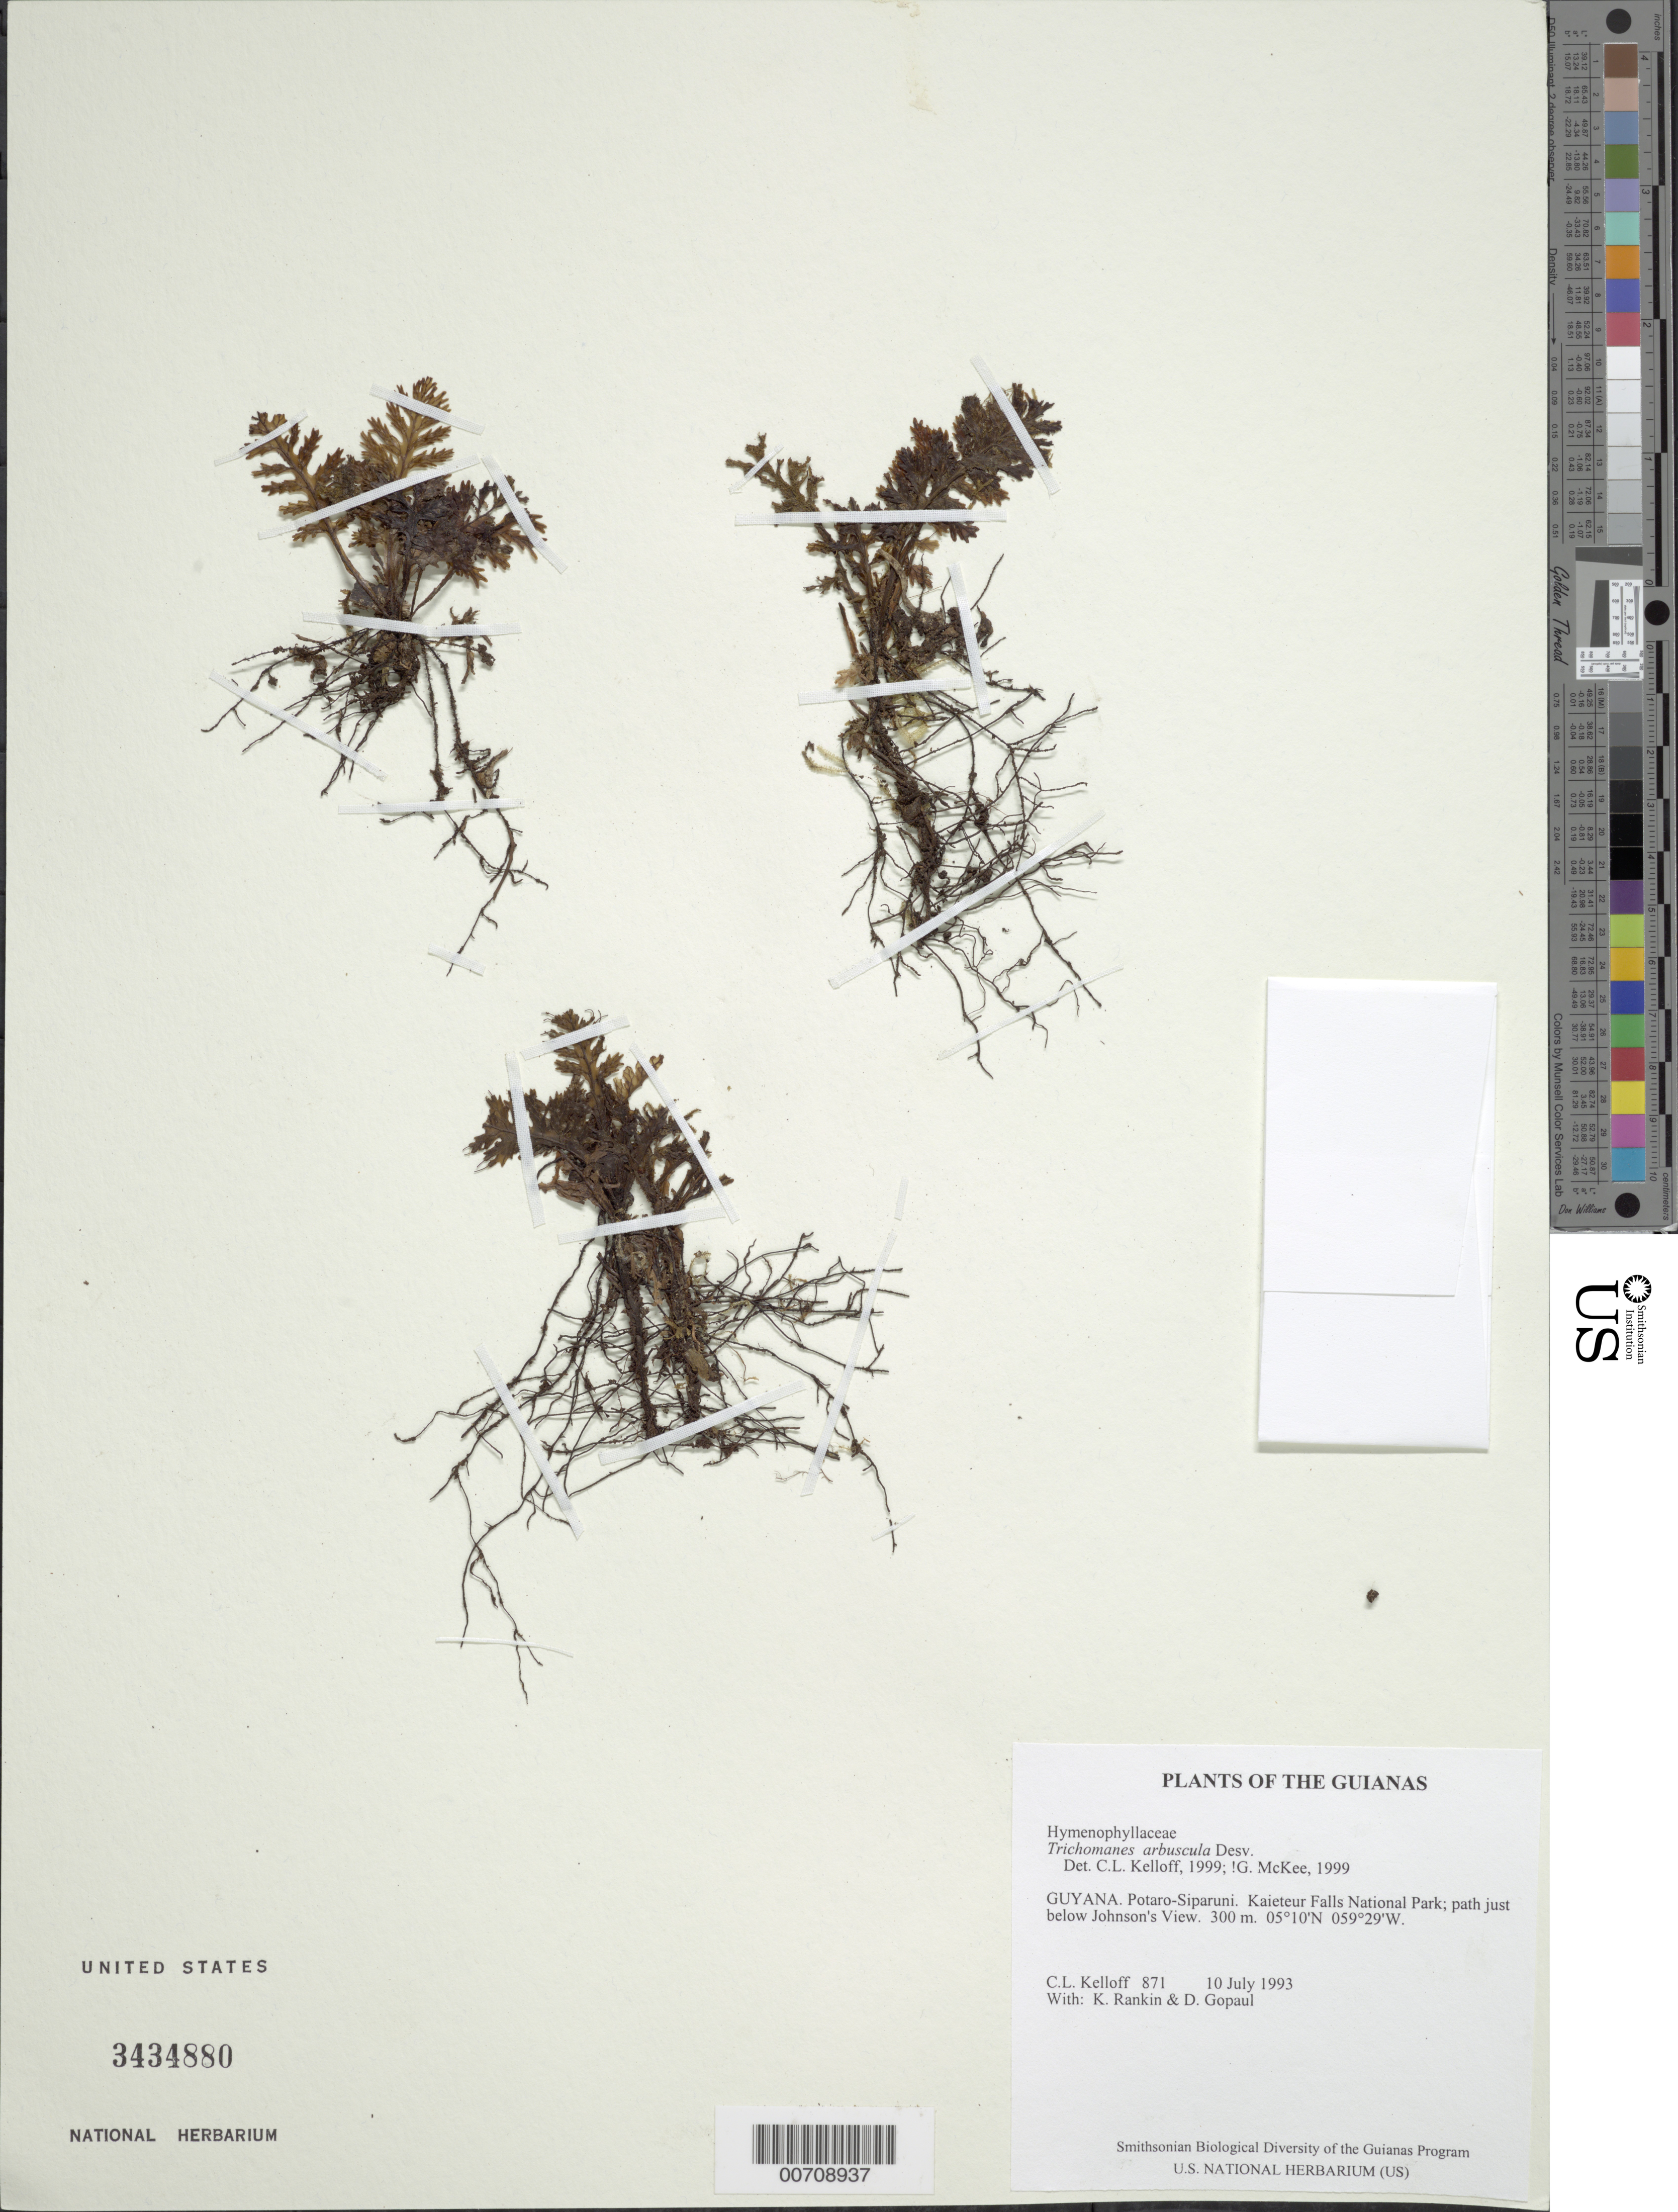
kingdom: Plantae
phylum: Tracheophyta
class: Polypodiopsida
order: Hymenophyllales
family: Hymenophyllaceae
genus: Trichomanes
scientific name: Trichomanes arbuscula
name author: Desv.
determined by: McKee, G. S., (US), NMNH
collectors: C. L. Kelloff, K. Rankin & D. Gopaul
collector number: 871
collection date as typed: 10 July 1993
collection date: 1993-07-10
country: Guyana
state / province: Potaro-Siparuni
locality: Kaieteur Falls National Park; path just below Johnson's View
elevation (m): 300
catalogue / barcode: US 3434880